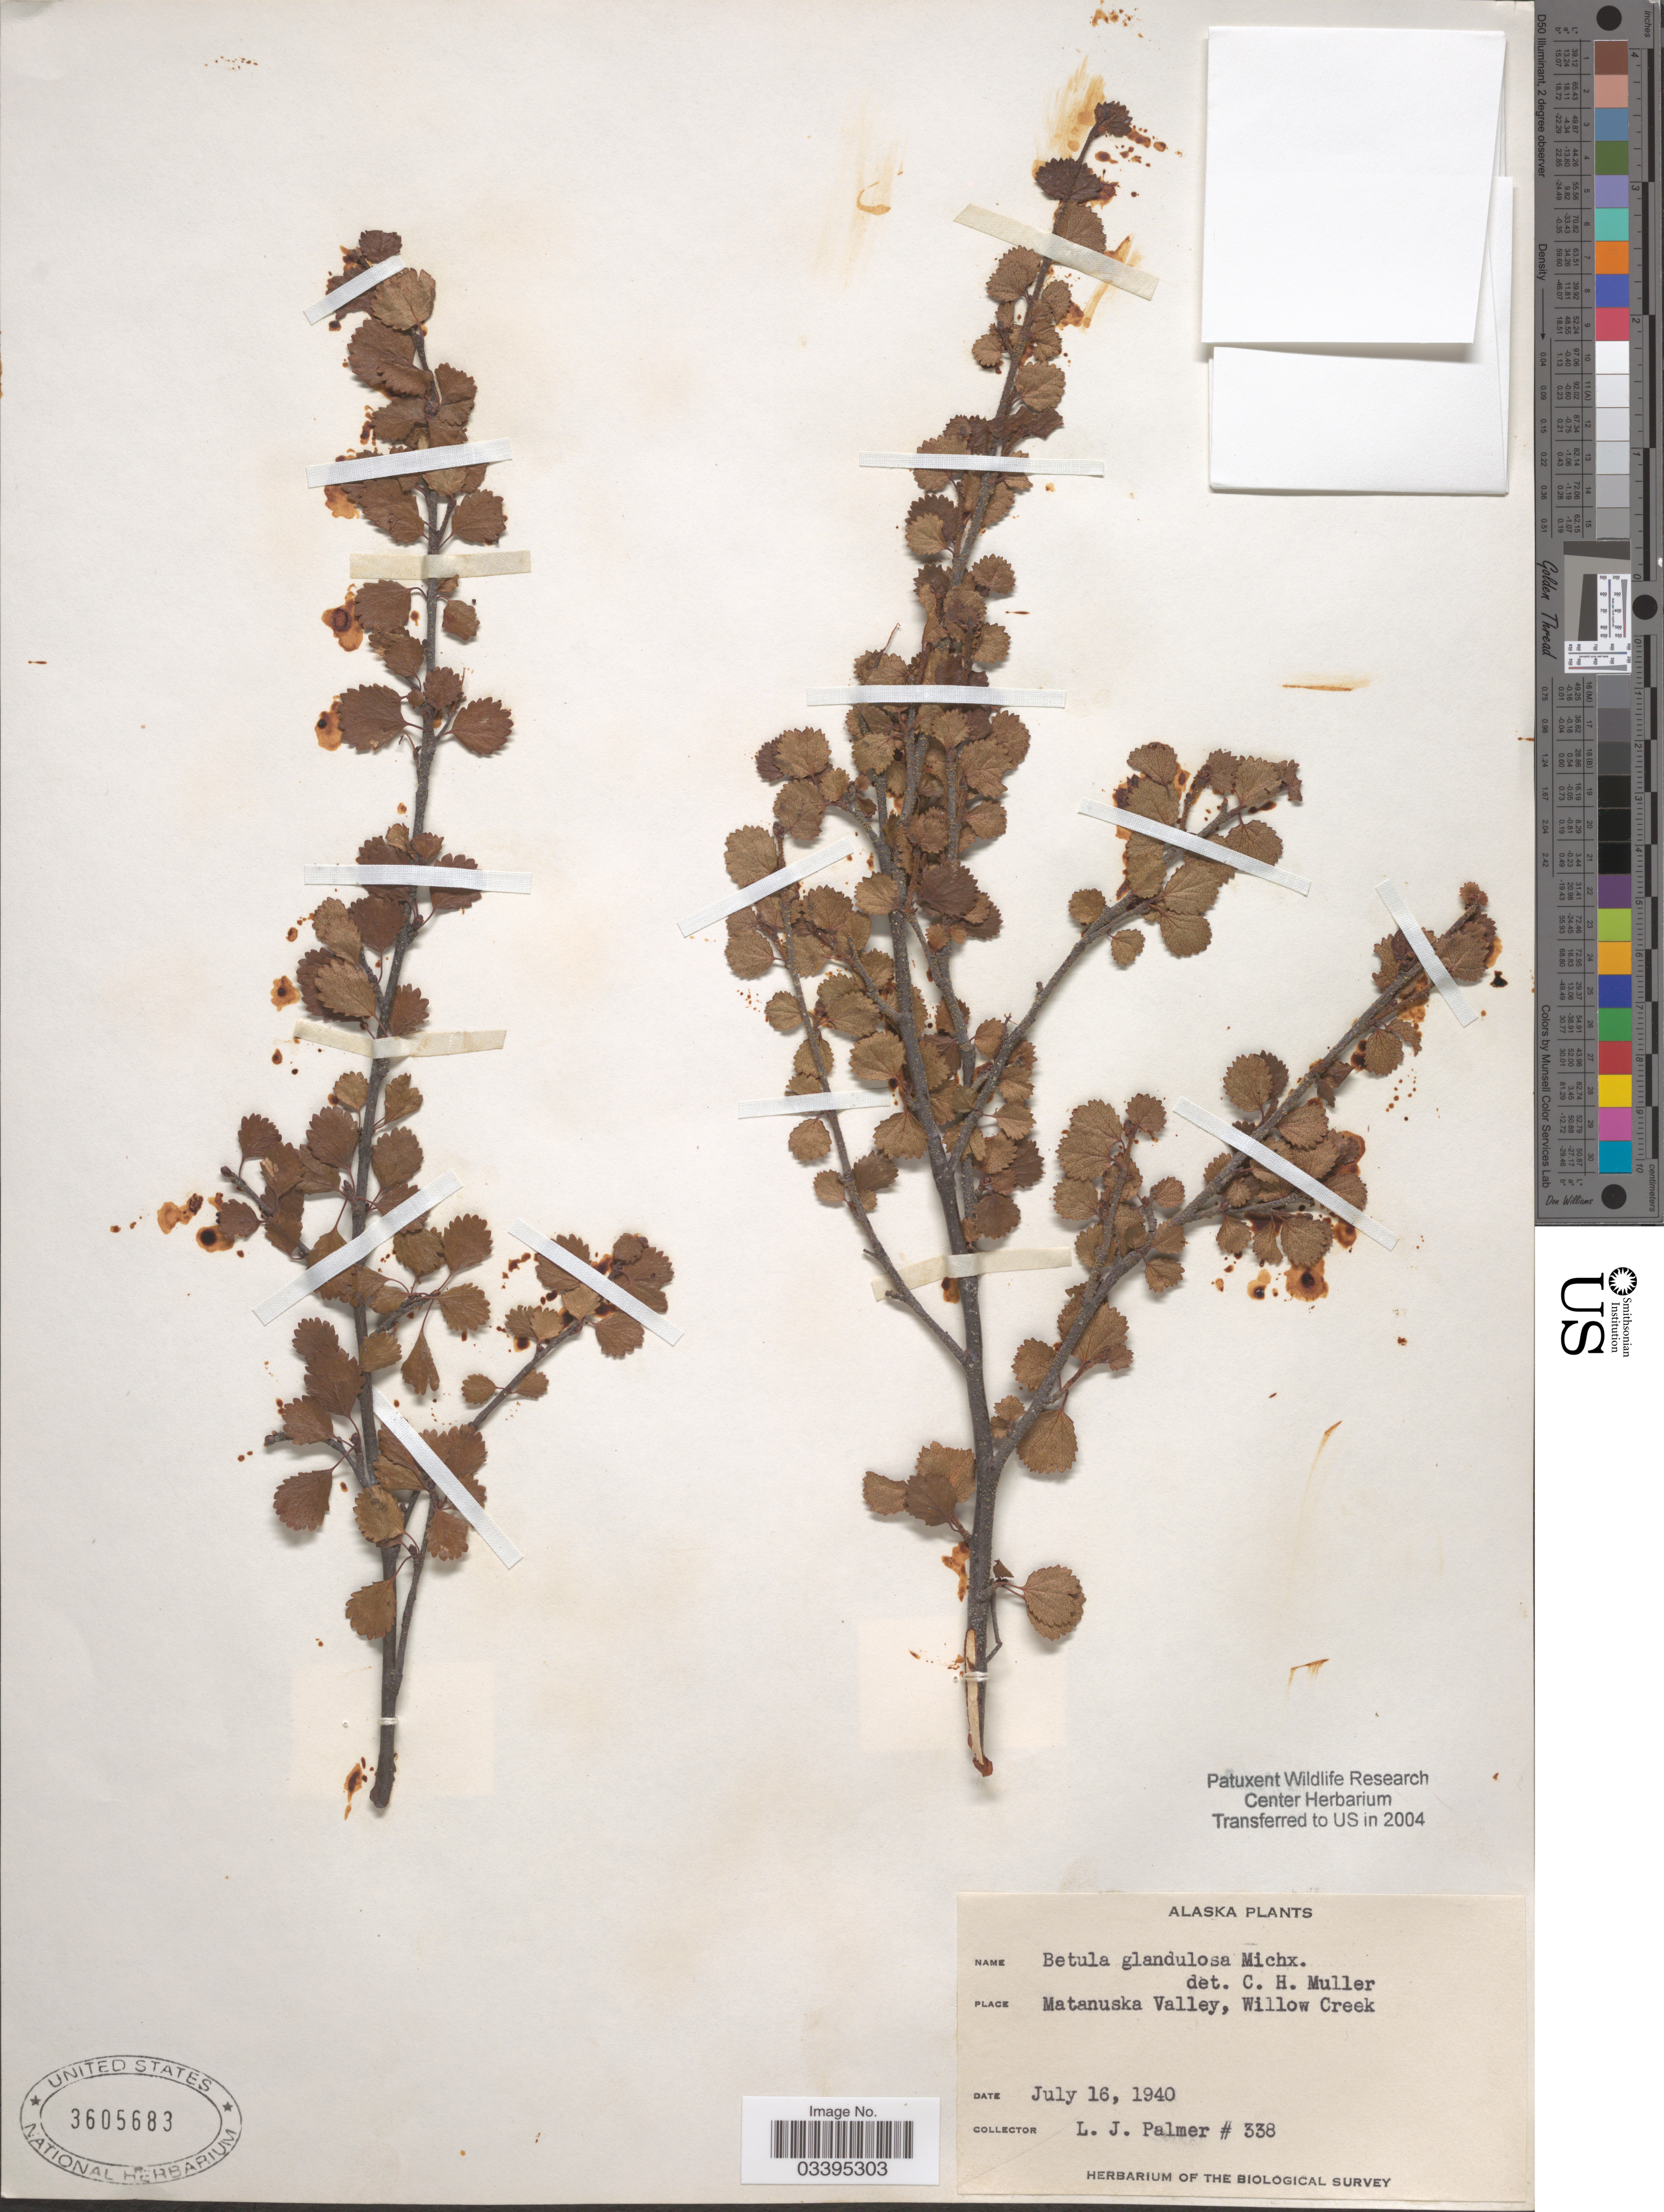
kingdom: Plantae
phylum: Tracheophyta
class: Magnoliopsida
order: Fagales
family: Betulaceae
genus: Betula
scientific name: Betula glandulosa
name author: Michx.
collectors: L. J. Palmer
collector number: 338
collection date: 1940-07-16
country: United States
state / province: Alaska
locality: Matanuska Valley, Willow Creek.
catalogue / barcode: US 3605683